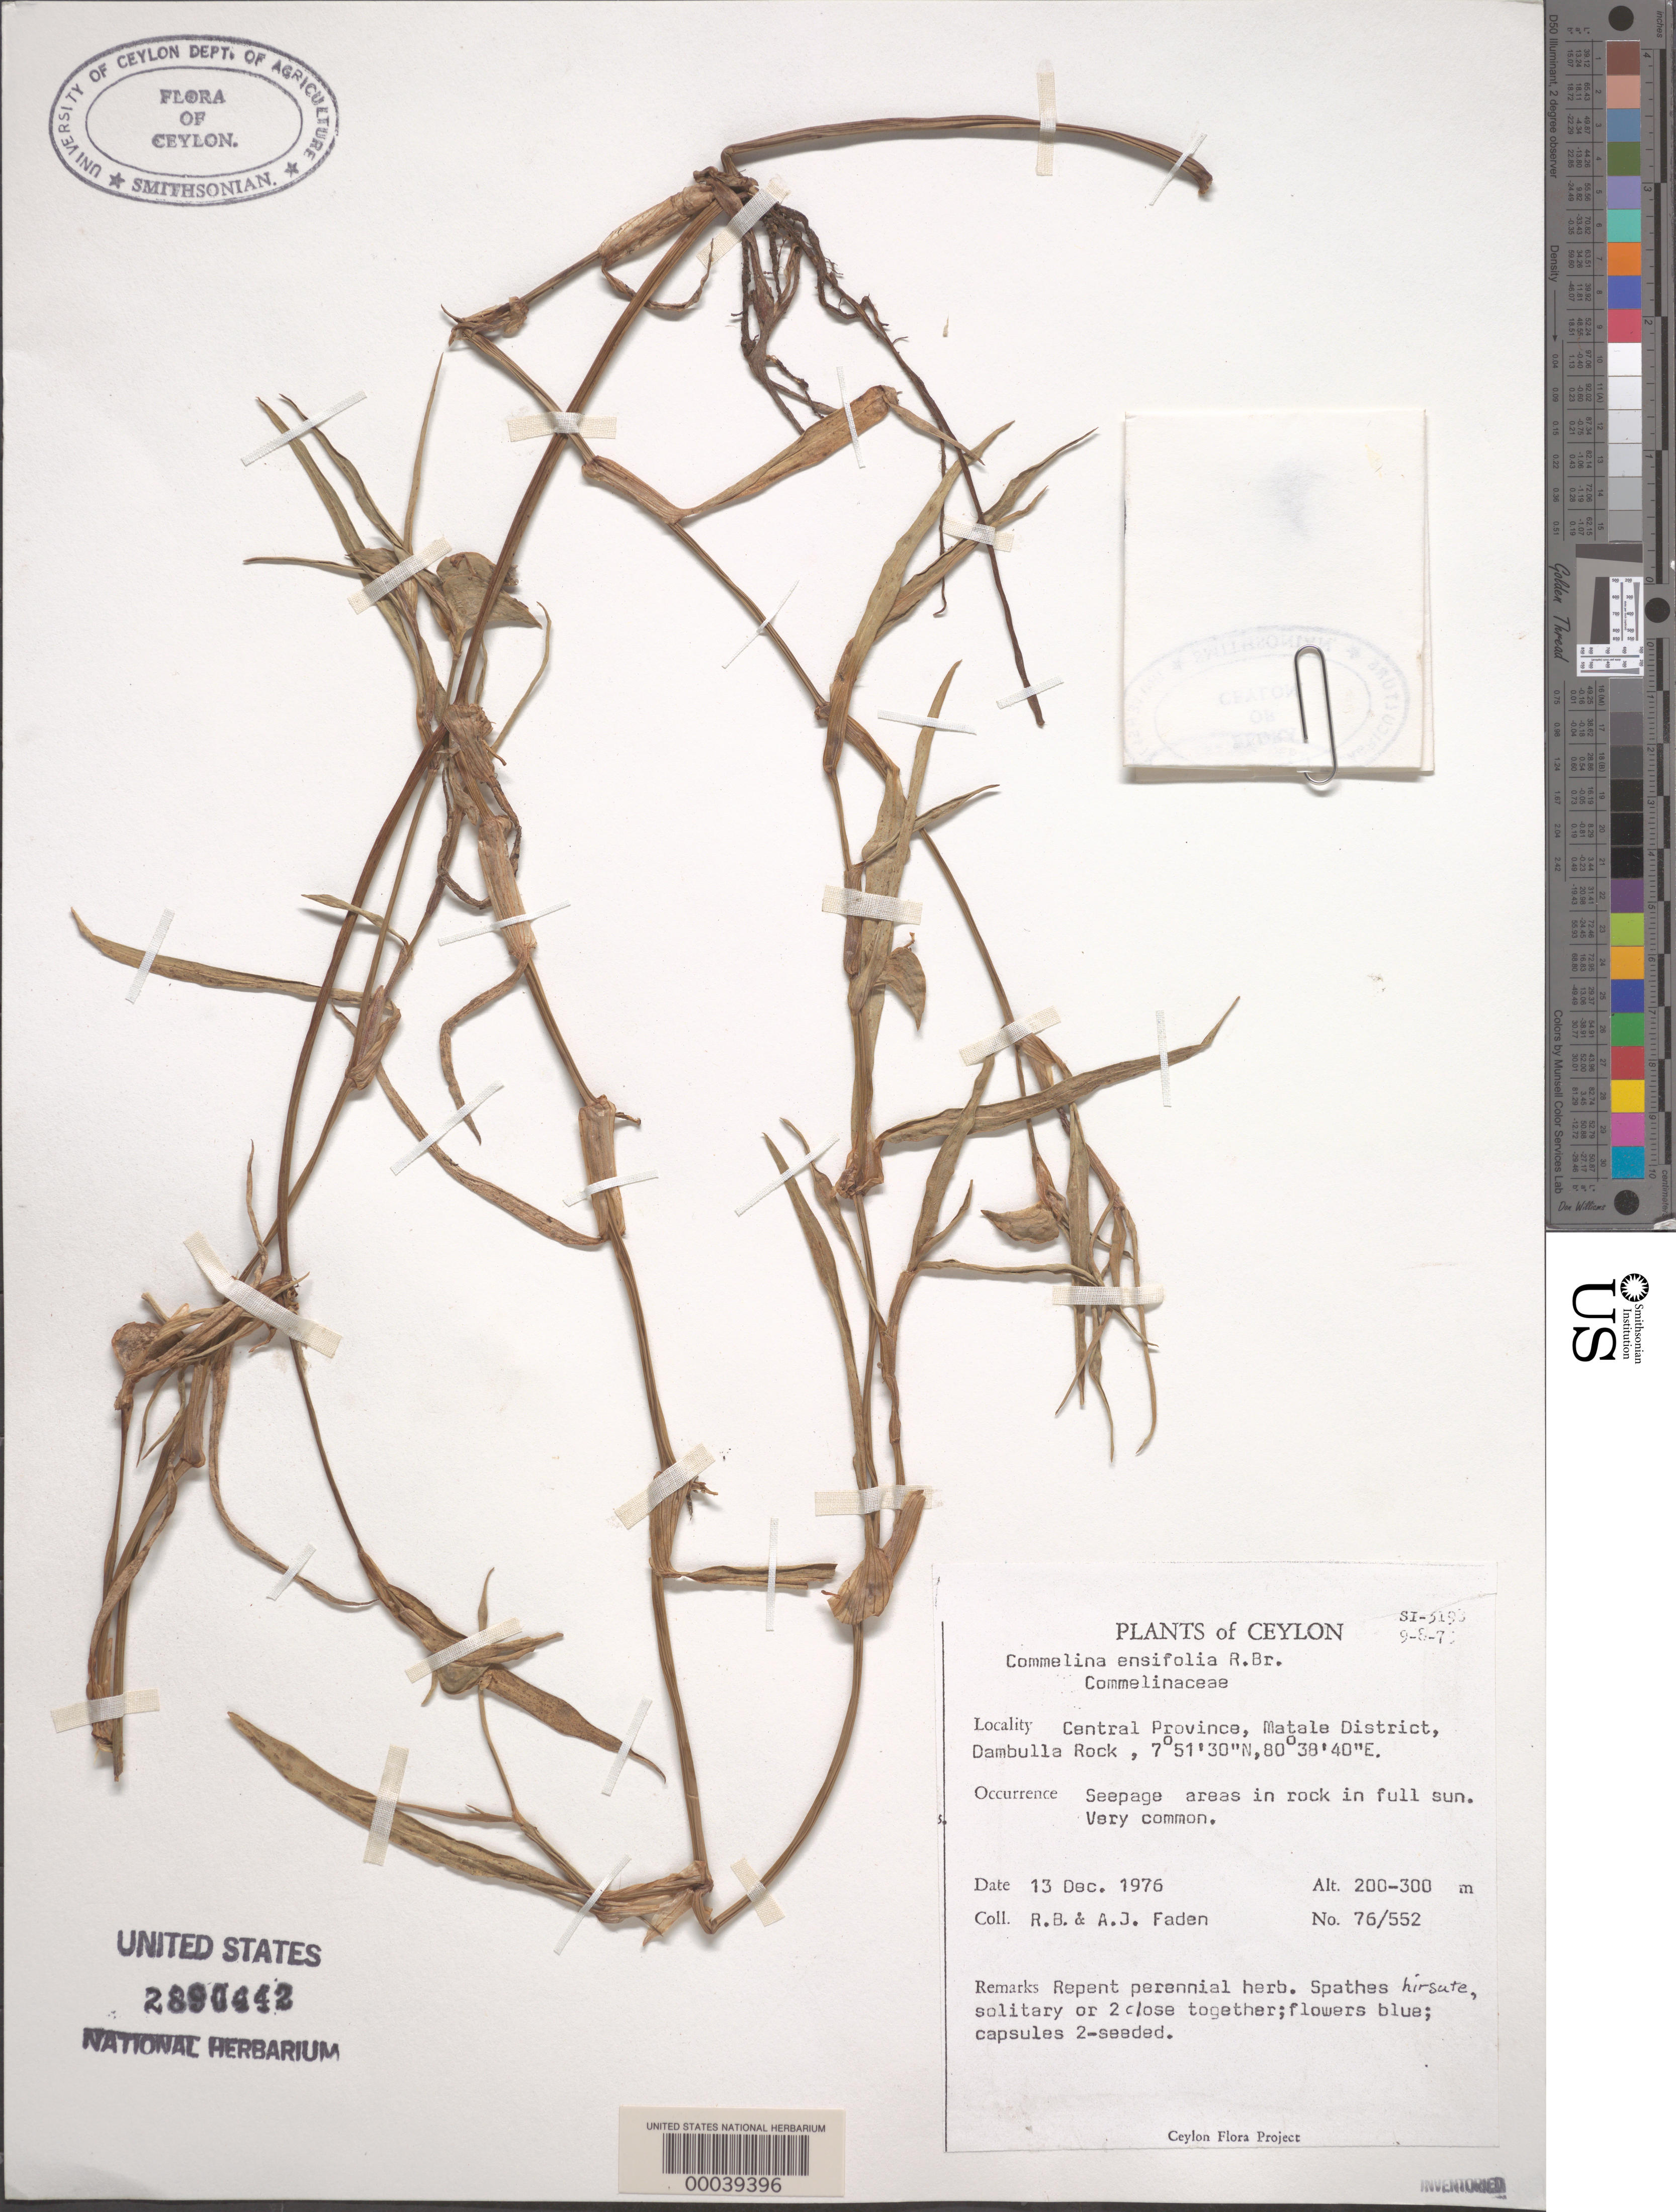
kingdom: Plantae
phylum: Tracheophyta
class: Liliopsida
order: Commelinales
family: Commelinaceae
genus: Commelina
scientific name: Commelina ensifolia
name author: R. Br.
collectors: R. B. Faden & A. J. Faden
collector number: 76/552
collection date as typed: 13 Dec 1976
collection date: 1976-12-13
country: Sri Lanka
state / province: Central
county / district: Matale Dist.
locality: Dambulla rock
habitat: Seepage areas in full sun; rock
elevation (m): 200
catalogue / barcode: US 2890442